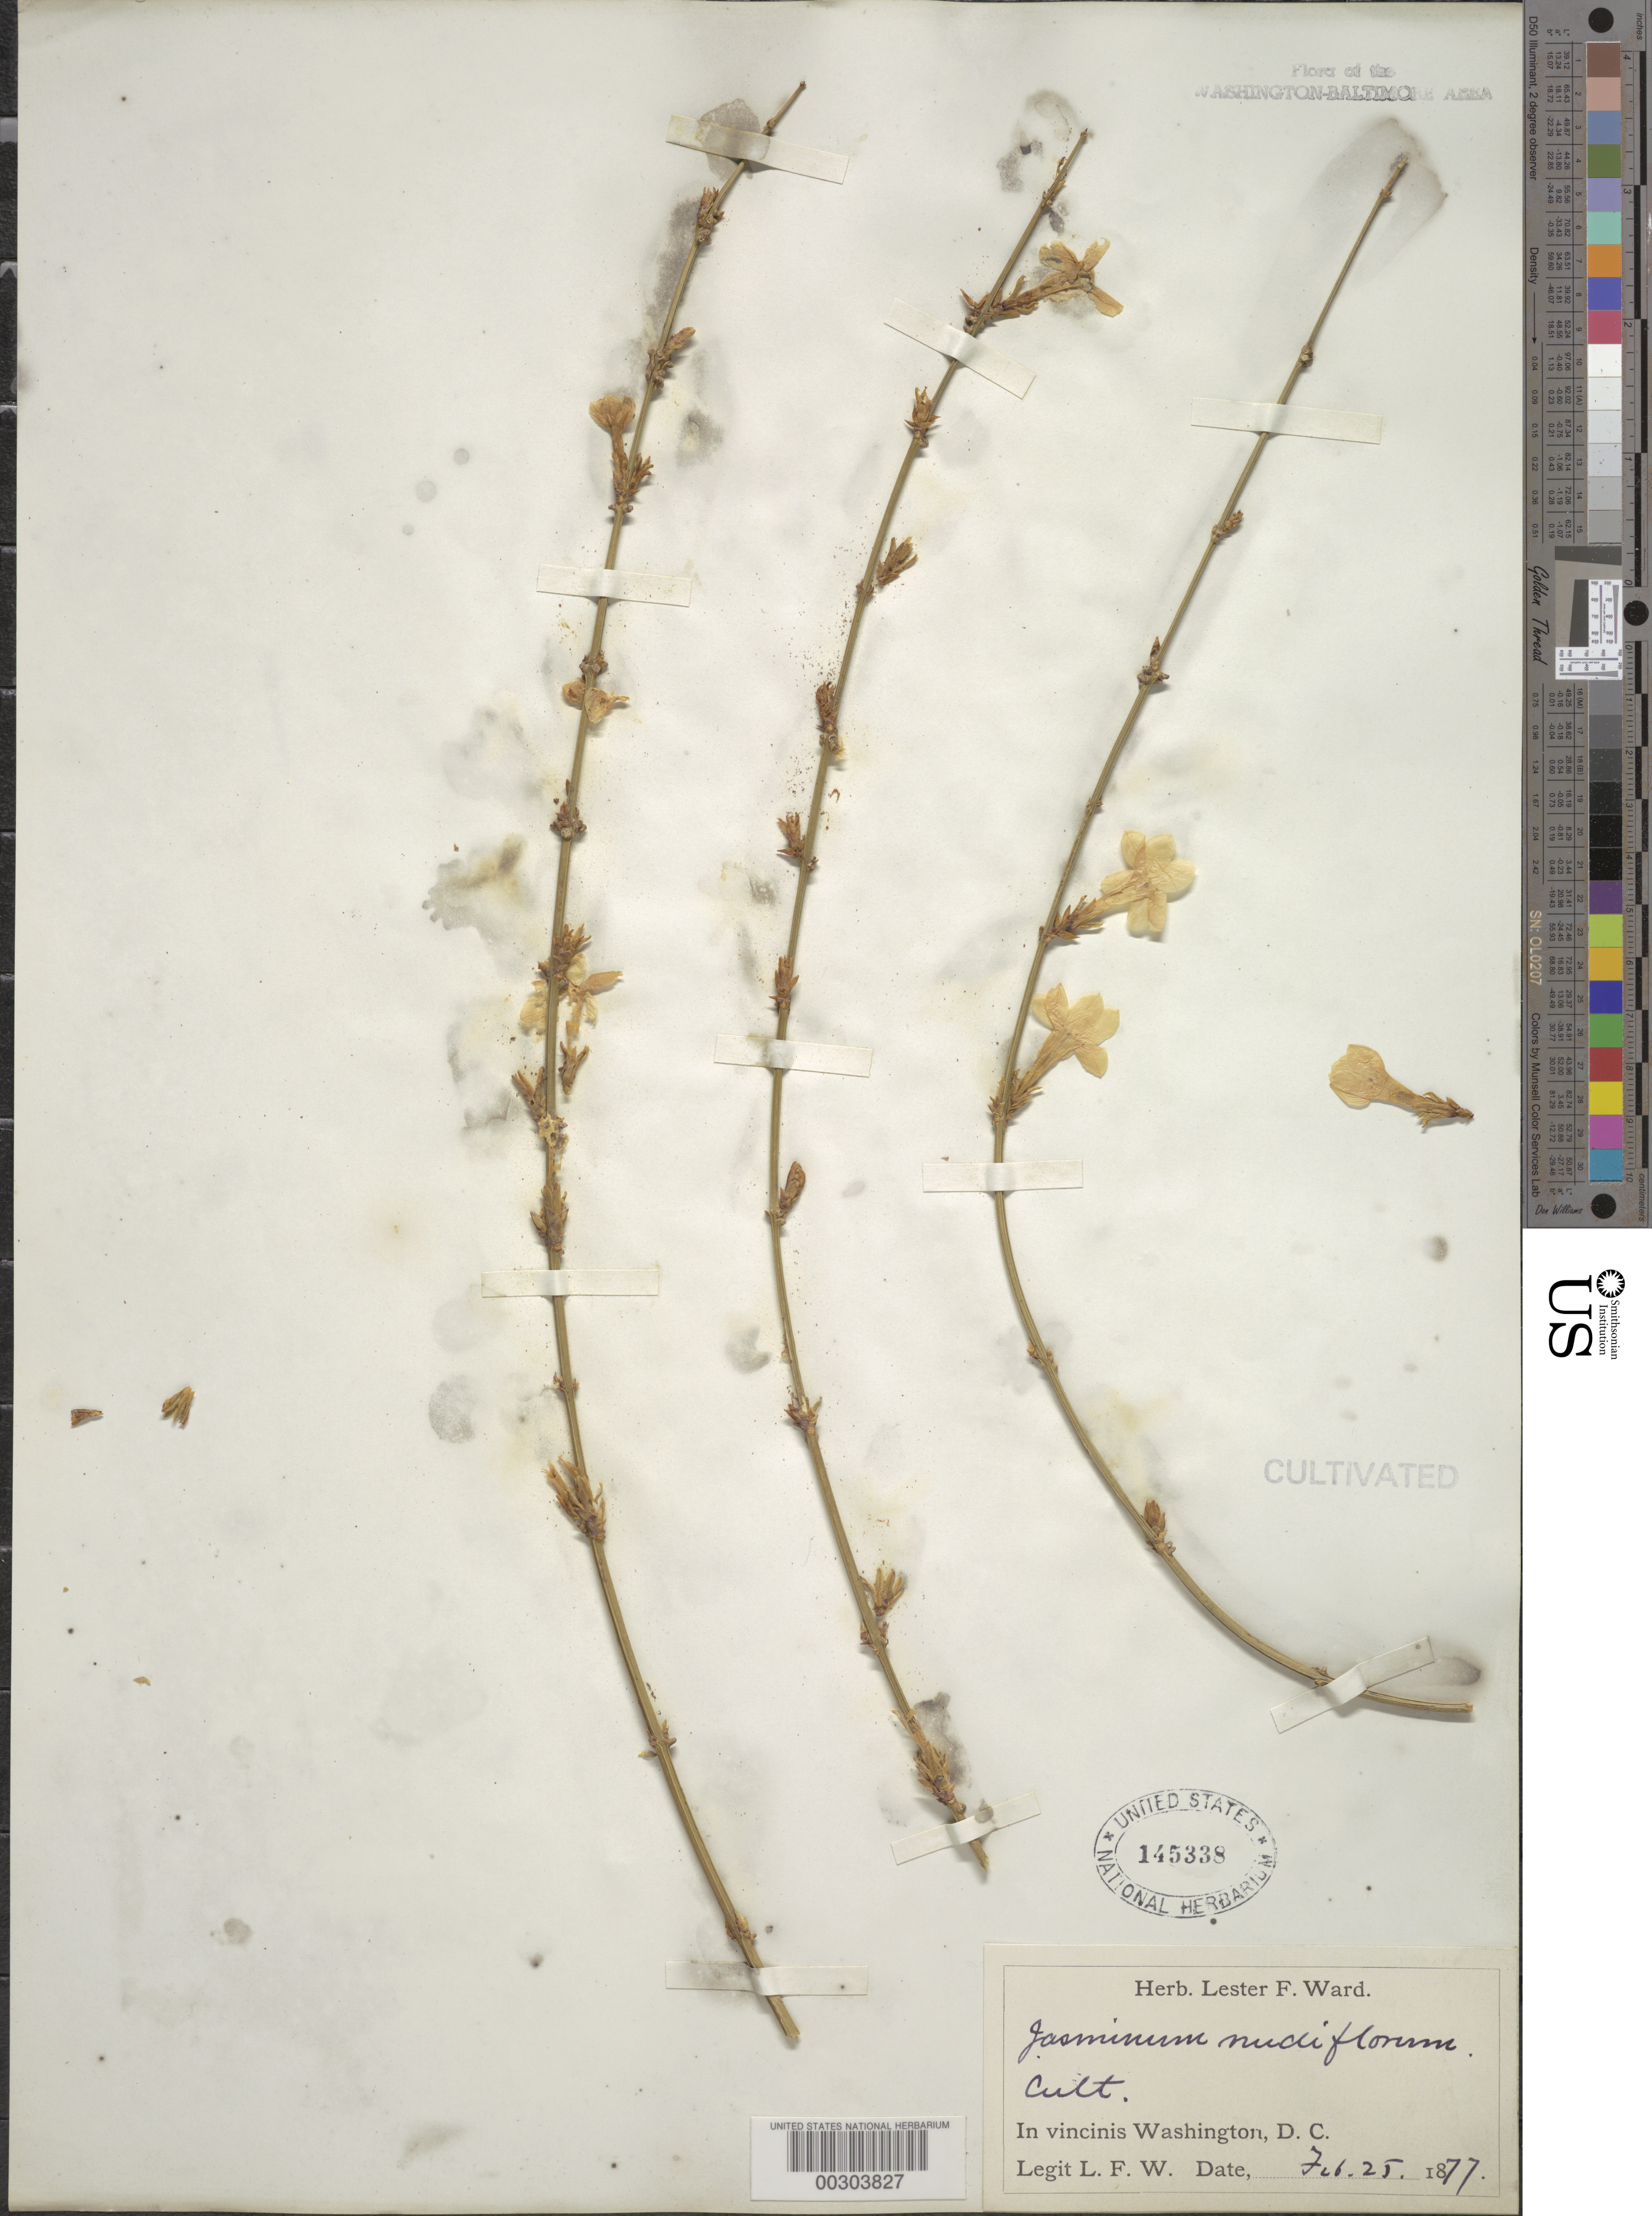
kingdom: Plantae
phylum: Tracheophyta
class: Magnoliopsida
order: Lamiales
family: Oleaceae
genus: Jasminum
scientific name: Jasminum nudiflorum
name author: Lindl.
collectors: L. F. Ward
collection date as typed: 25 Feb 1877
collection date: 1877-02-25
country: United States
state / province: District of Columbia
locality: Near Washington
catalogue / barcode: US 145338